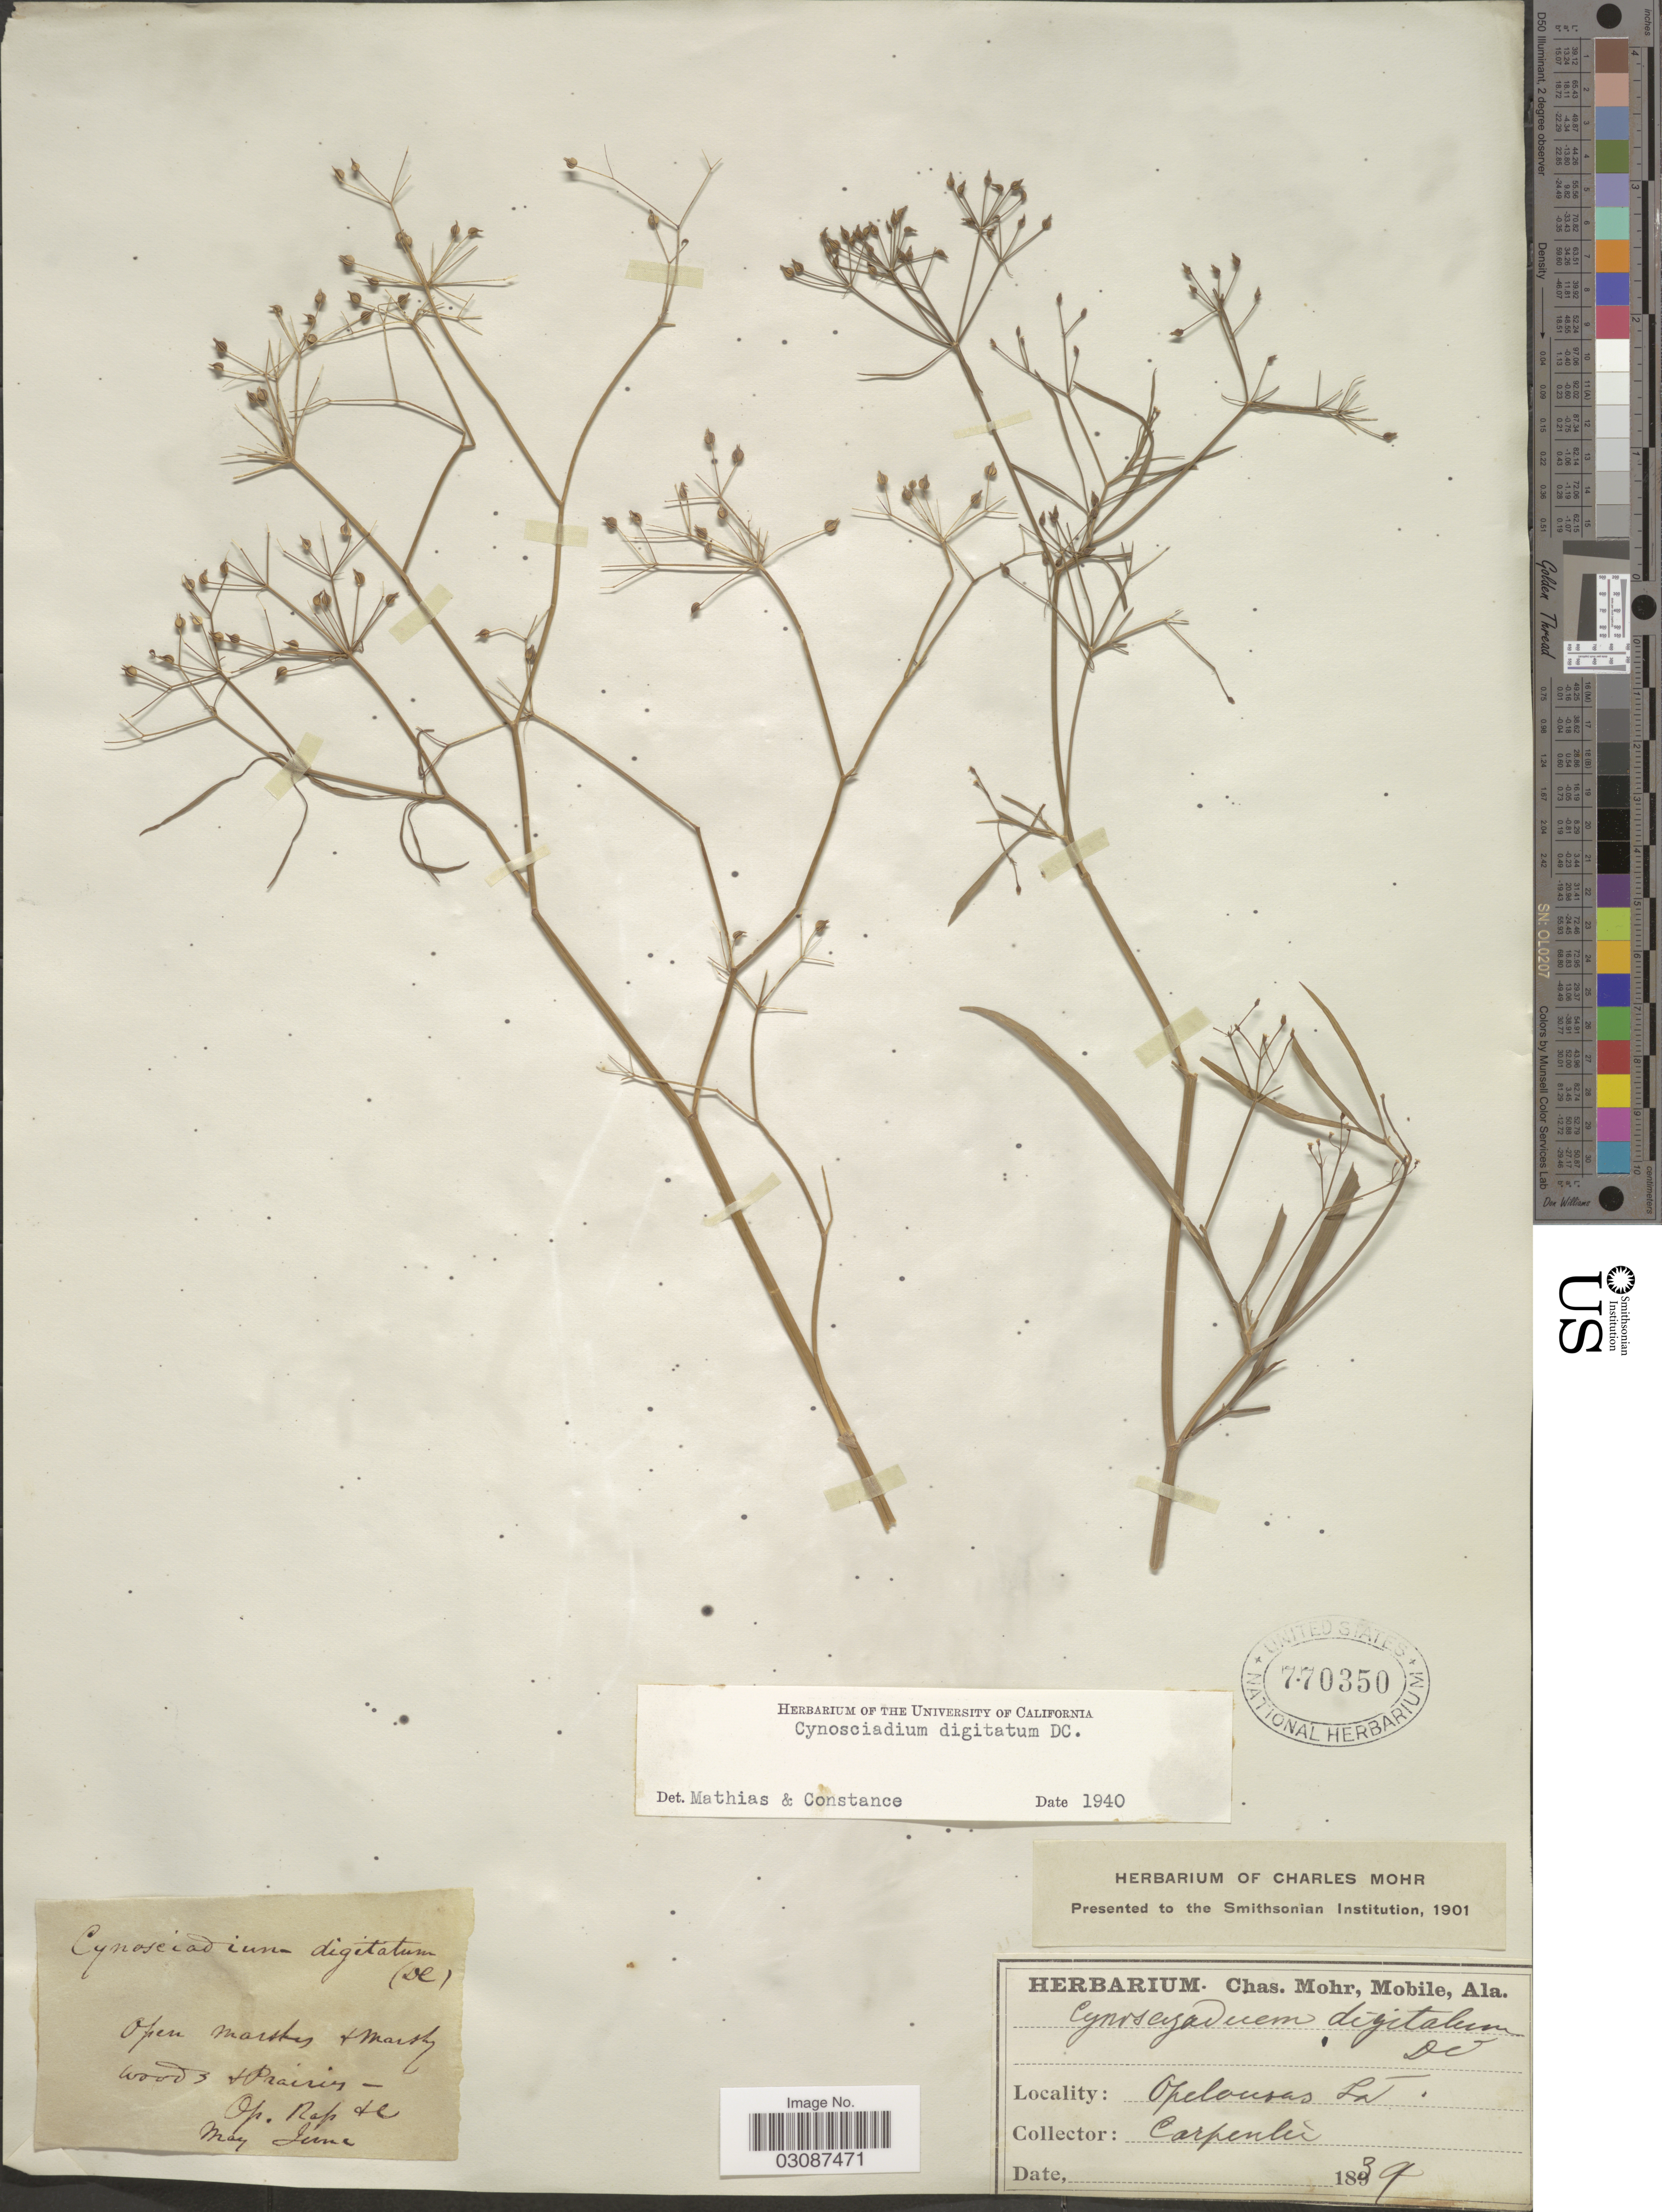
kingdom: Plantae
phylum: Tracheophyta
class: Magnoliopsida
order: Apiales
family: Apiaceae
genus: Cynosciadium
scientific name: Cynosciadium digitatum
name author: DC.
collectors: -. Carpenter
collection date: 1839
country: United States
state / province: Louisiana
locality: Opelousas.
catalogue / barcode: US 770350